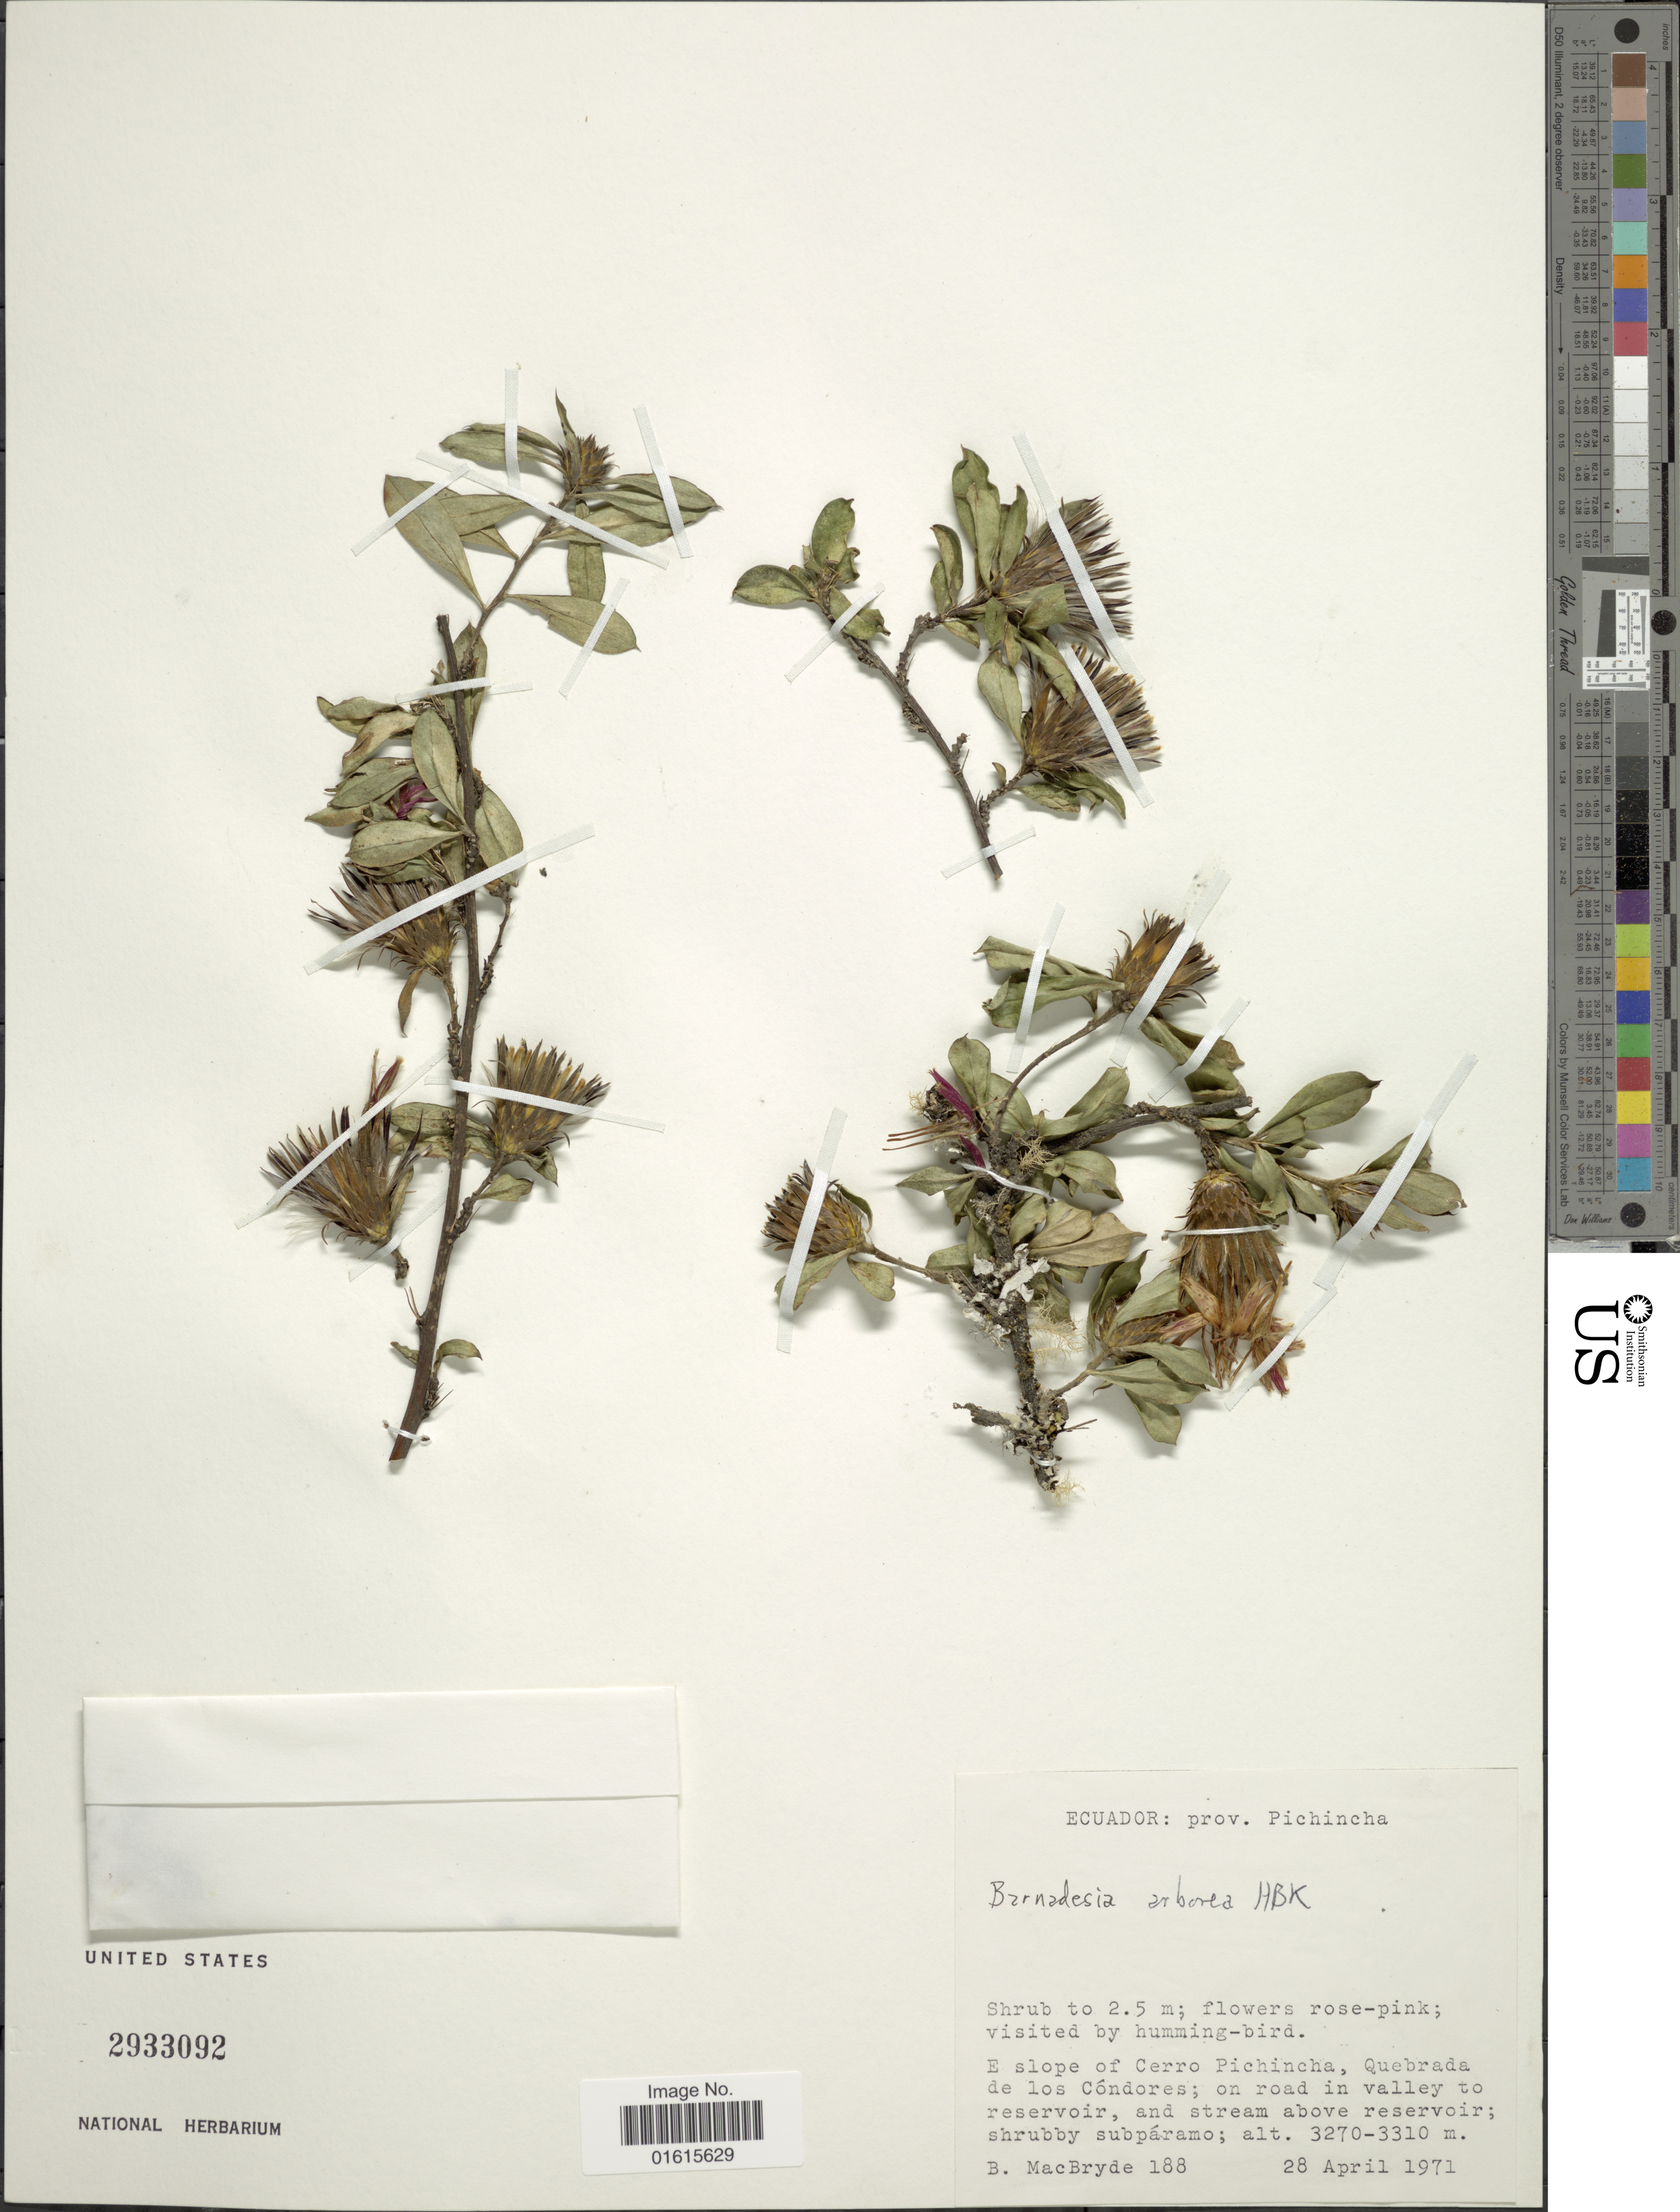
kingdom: Plantae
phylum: Tracheophyta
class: Magnoliopsida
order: Asterales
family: Asteraceae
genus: Barnadesia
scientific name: Barnadesia arborea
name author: Kunth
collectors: B. MacBryde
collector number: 188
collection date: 1971-04-28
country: Ecuador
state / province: Pichincha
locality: E slope of Cerro Pichincha, Quebrada de los Condores; on road in valley to reservoir, and stream above reservoir; shrubby subparamo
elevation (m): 3270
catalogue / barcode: US 2933092